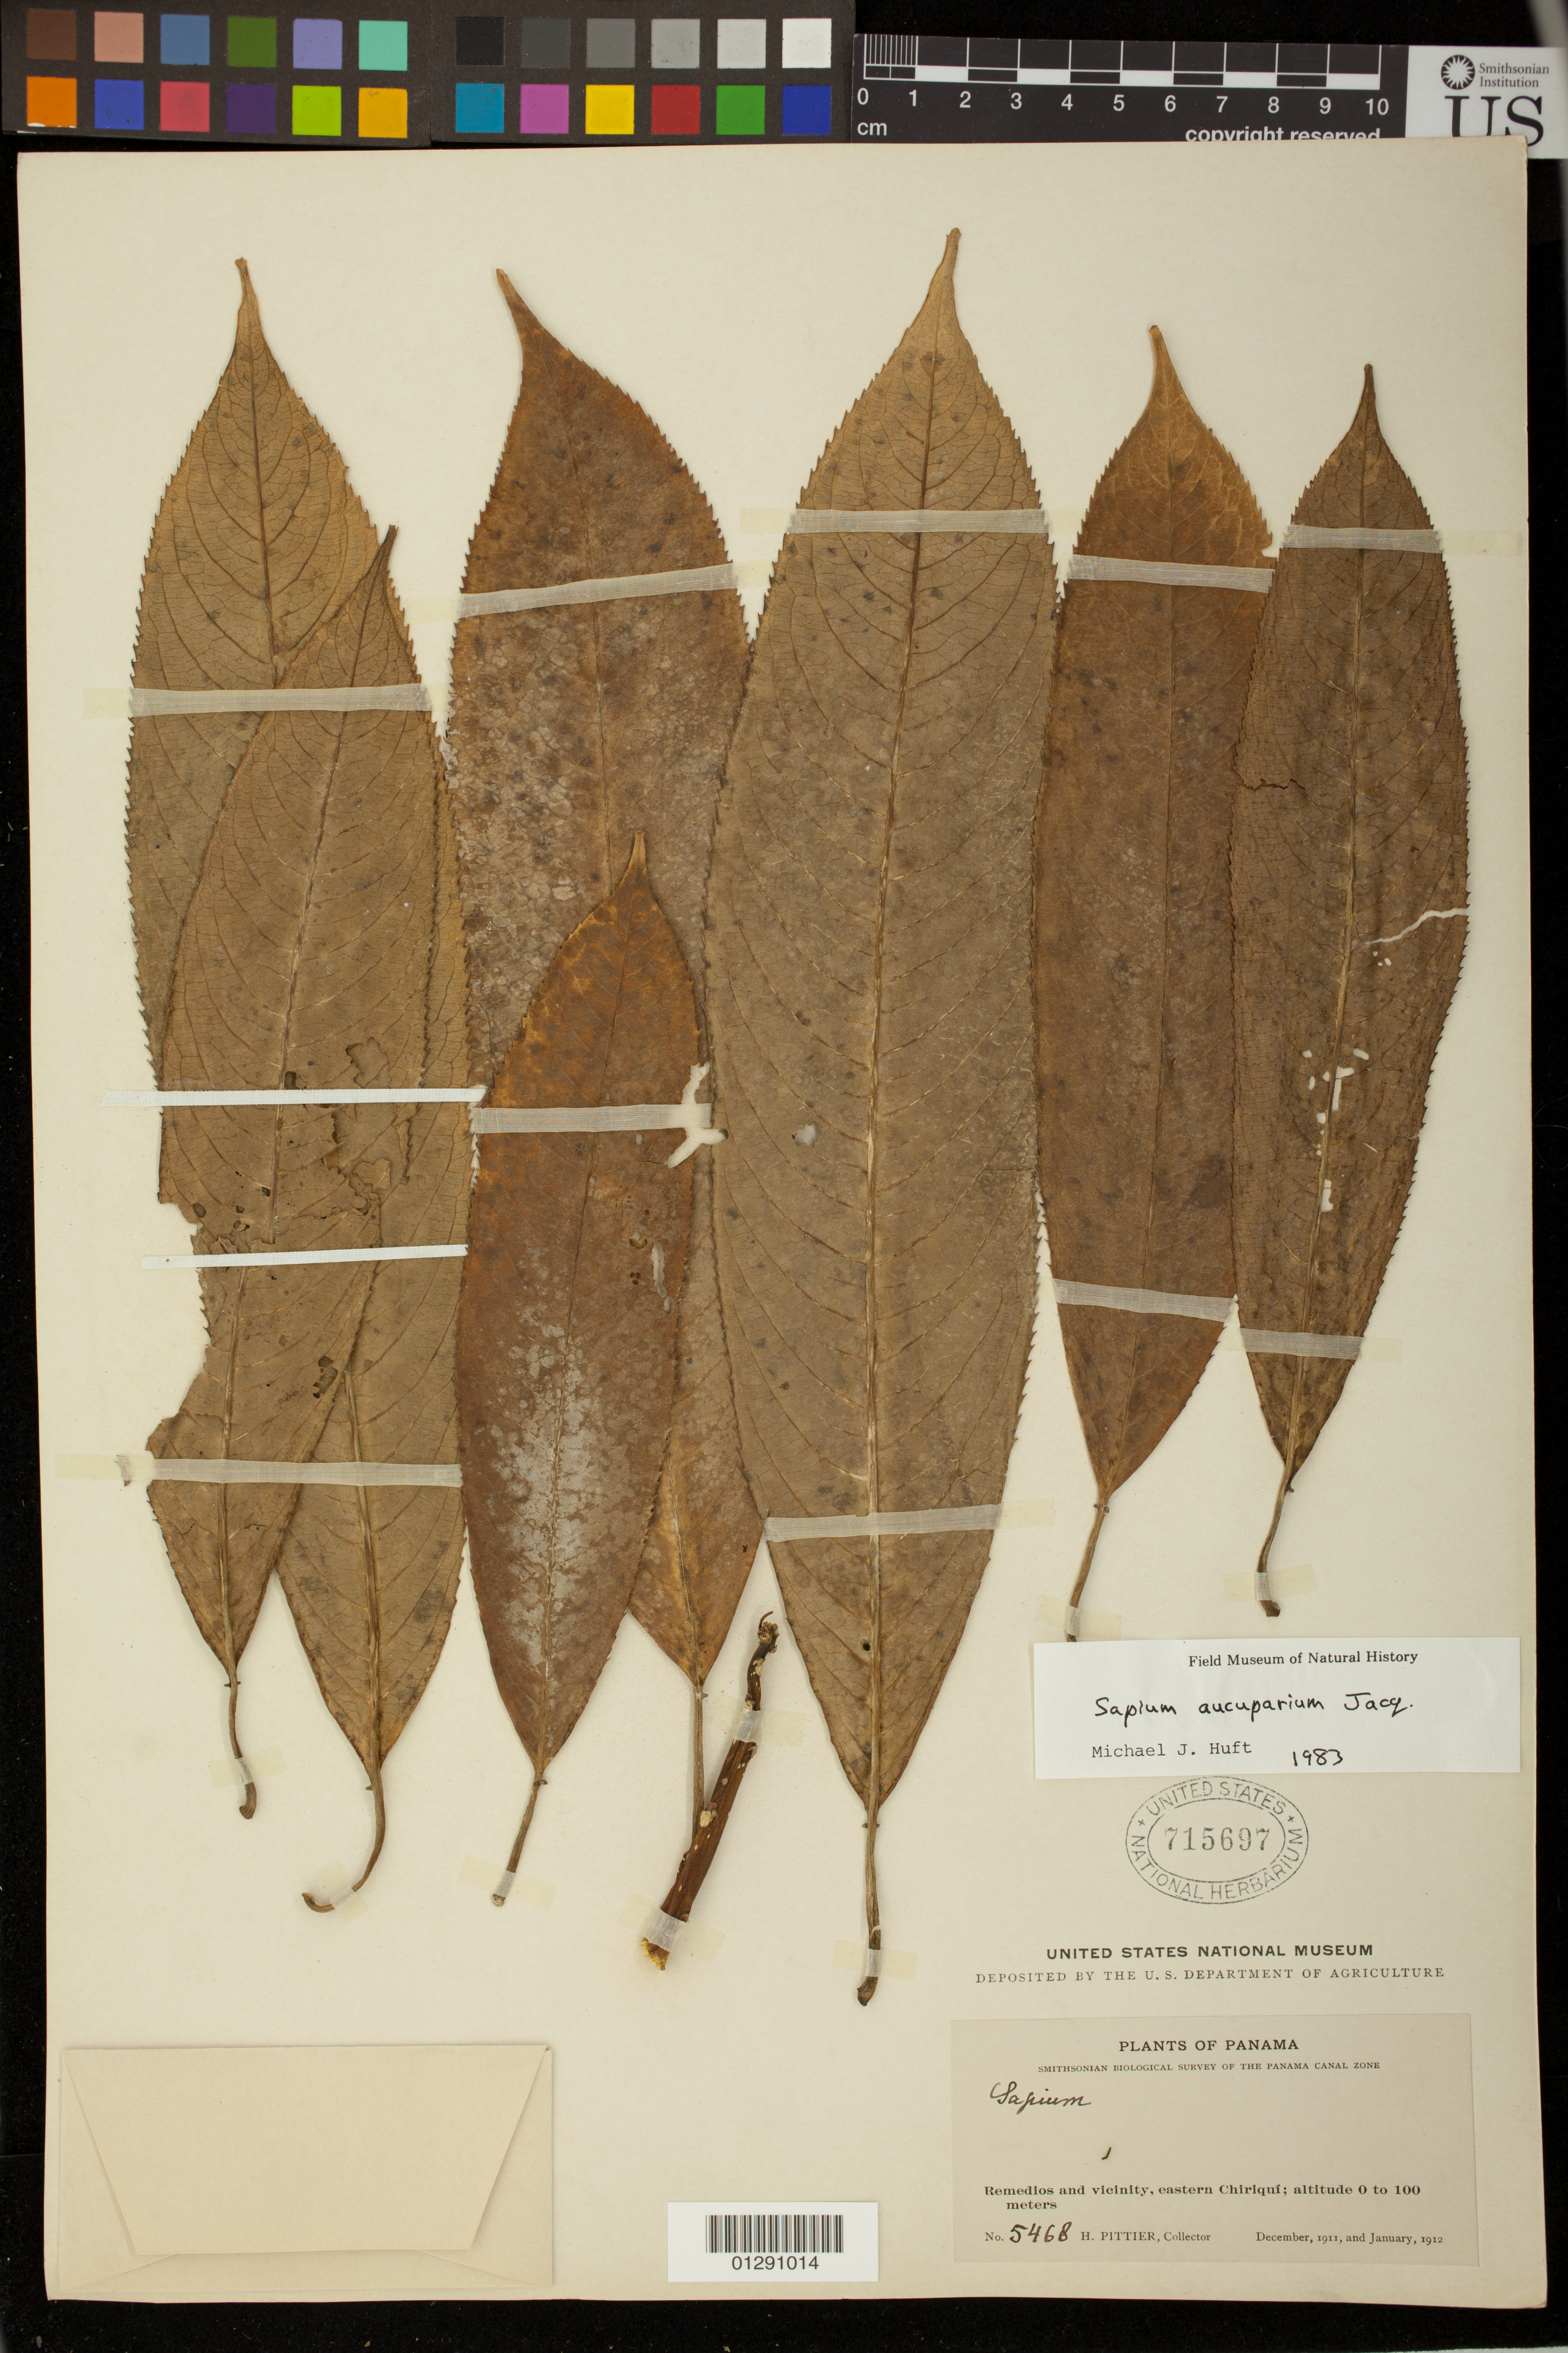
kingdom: Plantae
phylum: Tracheophyta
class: Magnoliopsida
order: Malpighiales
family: Euphorbiaceae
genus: Sapium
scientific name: Sapium aucuparium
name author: Jacq.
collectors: H. F. Pittier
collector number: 5468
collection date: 1911-12,1912-01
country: Panama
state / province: Chiriqui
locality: Remedios and vicinity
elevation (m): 0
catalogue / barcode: US 715697